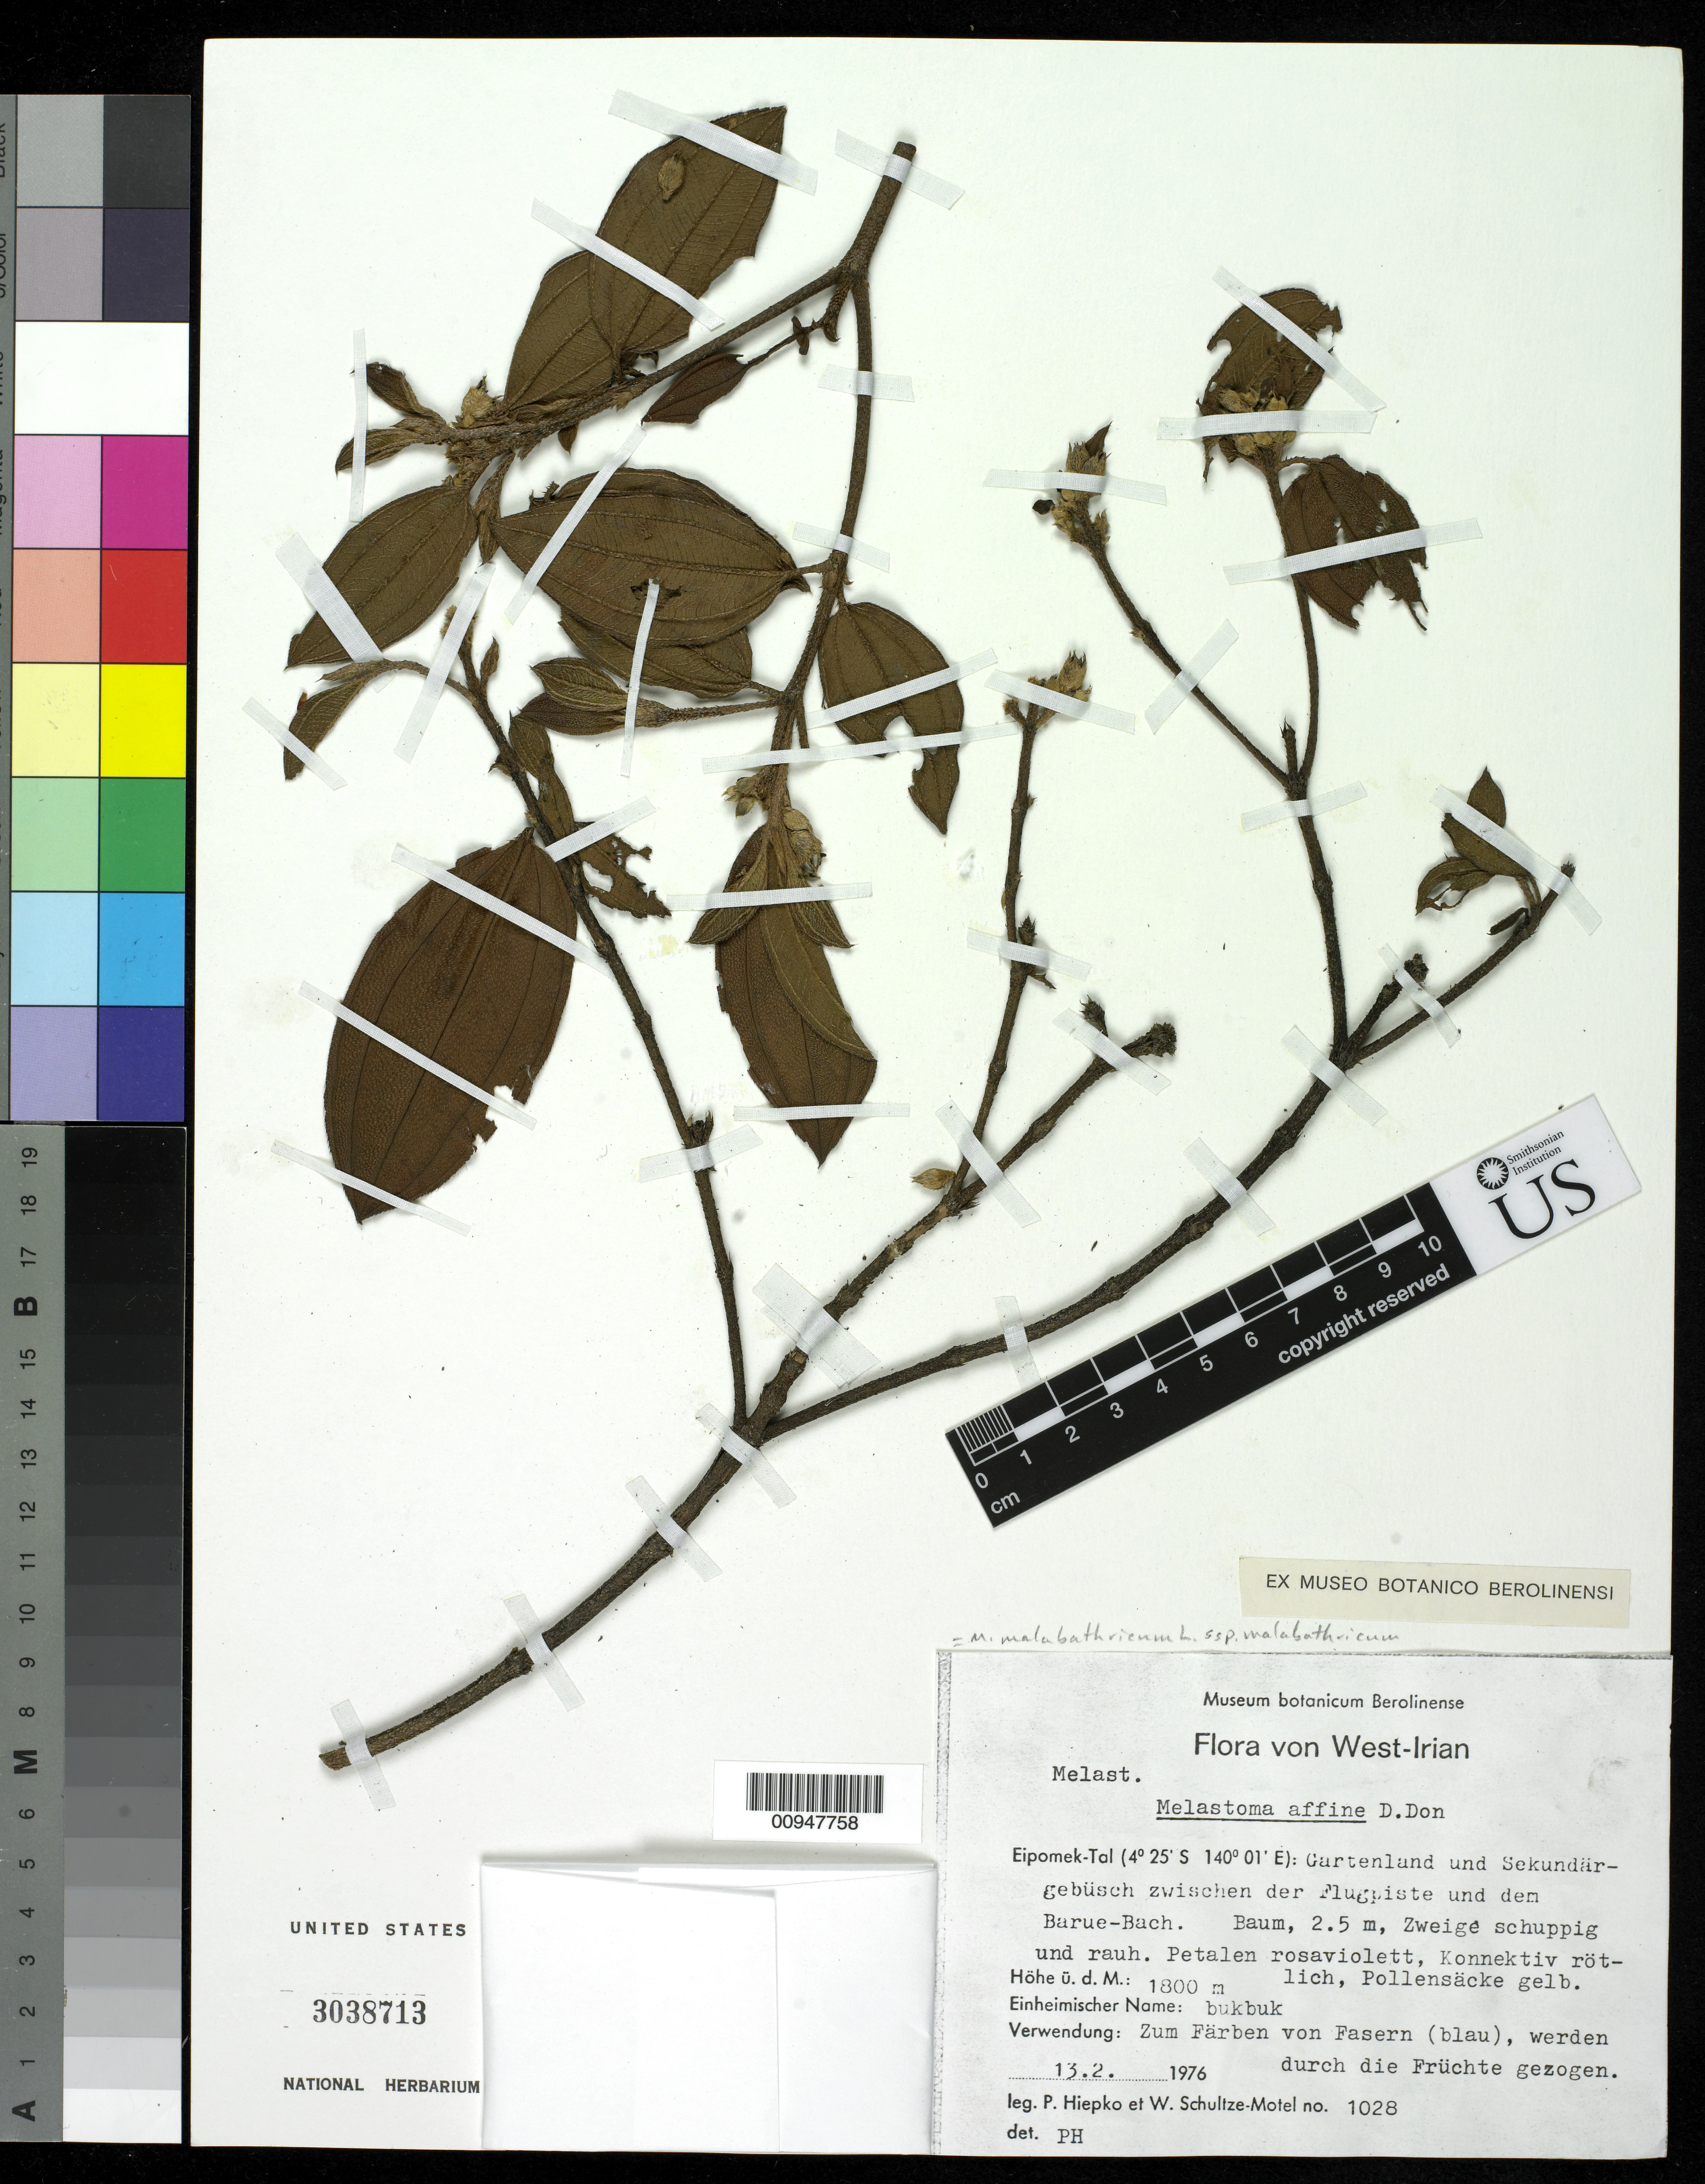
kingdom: Plantae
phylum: Tracheophyta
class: Magnoliopsida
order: Myrtales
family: Melastomataceae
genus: Melastoma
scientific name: Melastoma malabathricum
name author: L.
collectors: P. H. Hiepko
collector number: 1028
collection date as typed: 13 Feb 1976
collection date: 1976-02-13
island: Island Unknown or uncertain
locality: Gartenland and Sekundargebusch Baru-Bach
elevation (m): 1800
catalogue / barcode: US 3038713